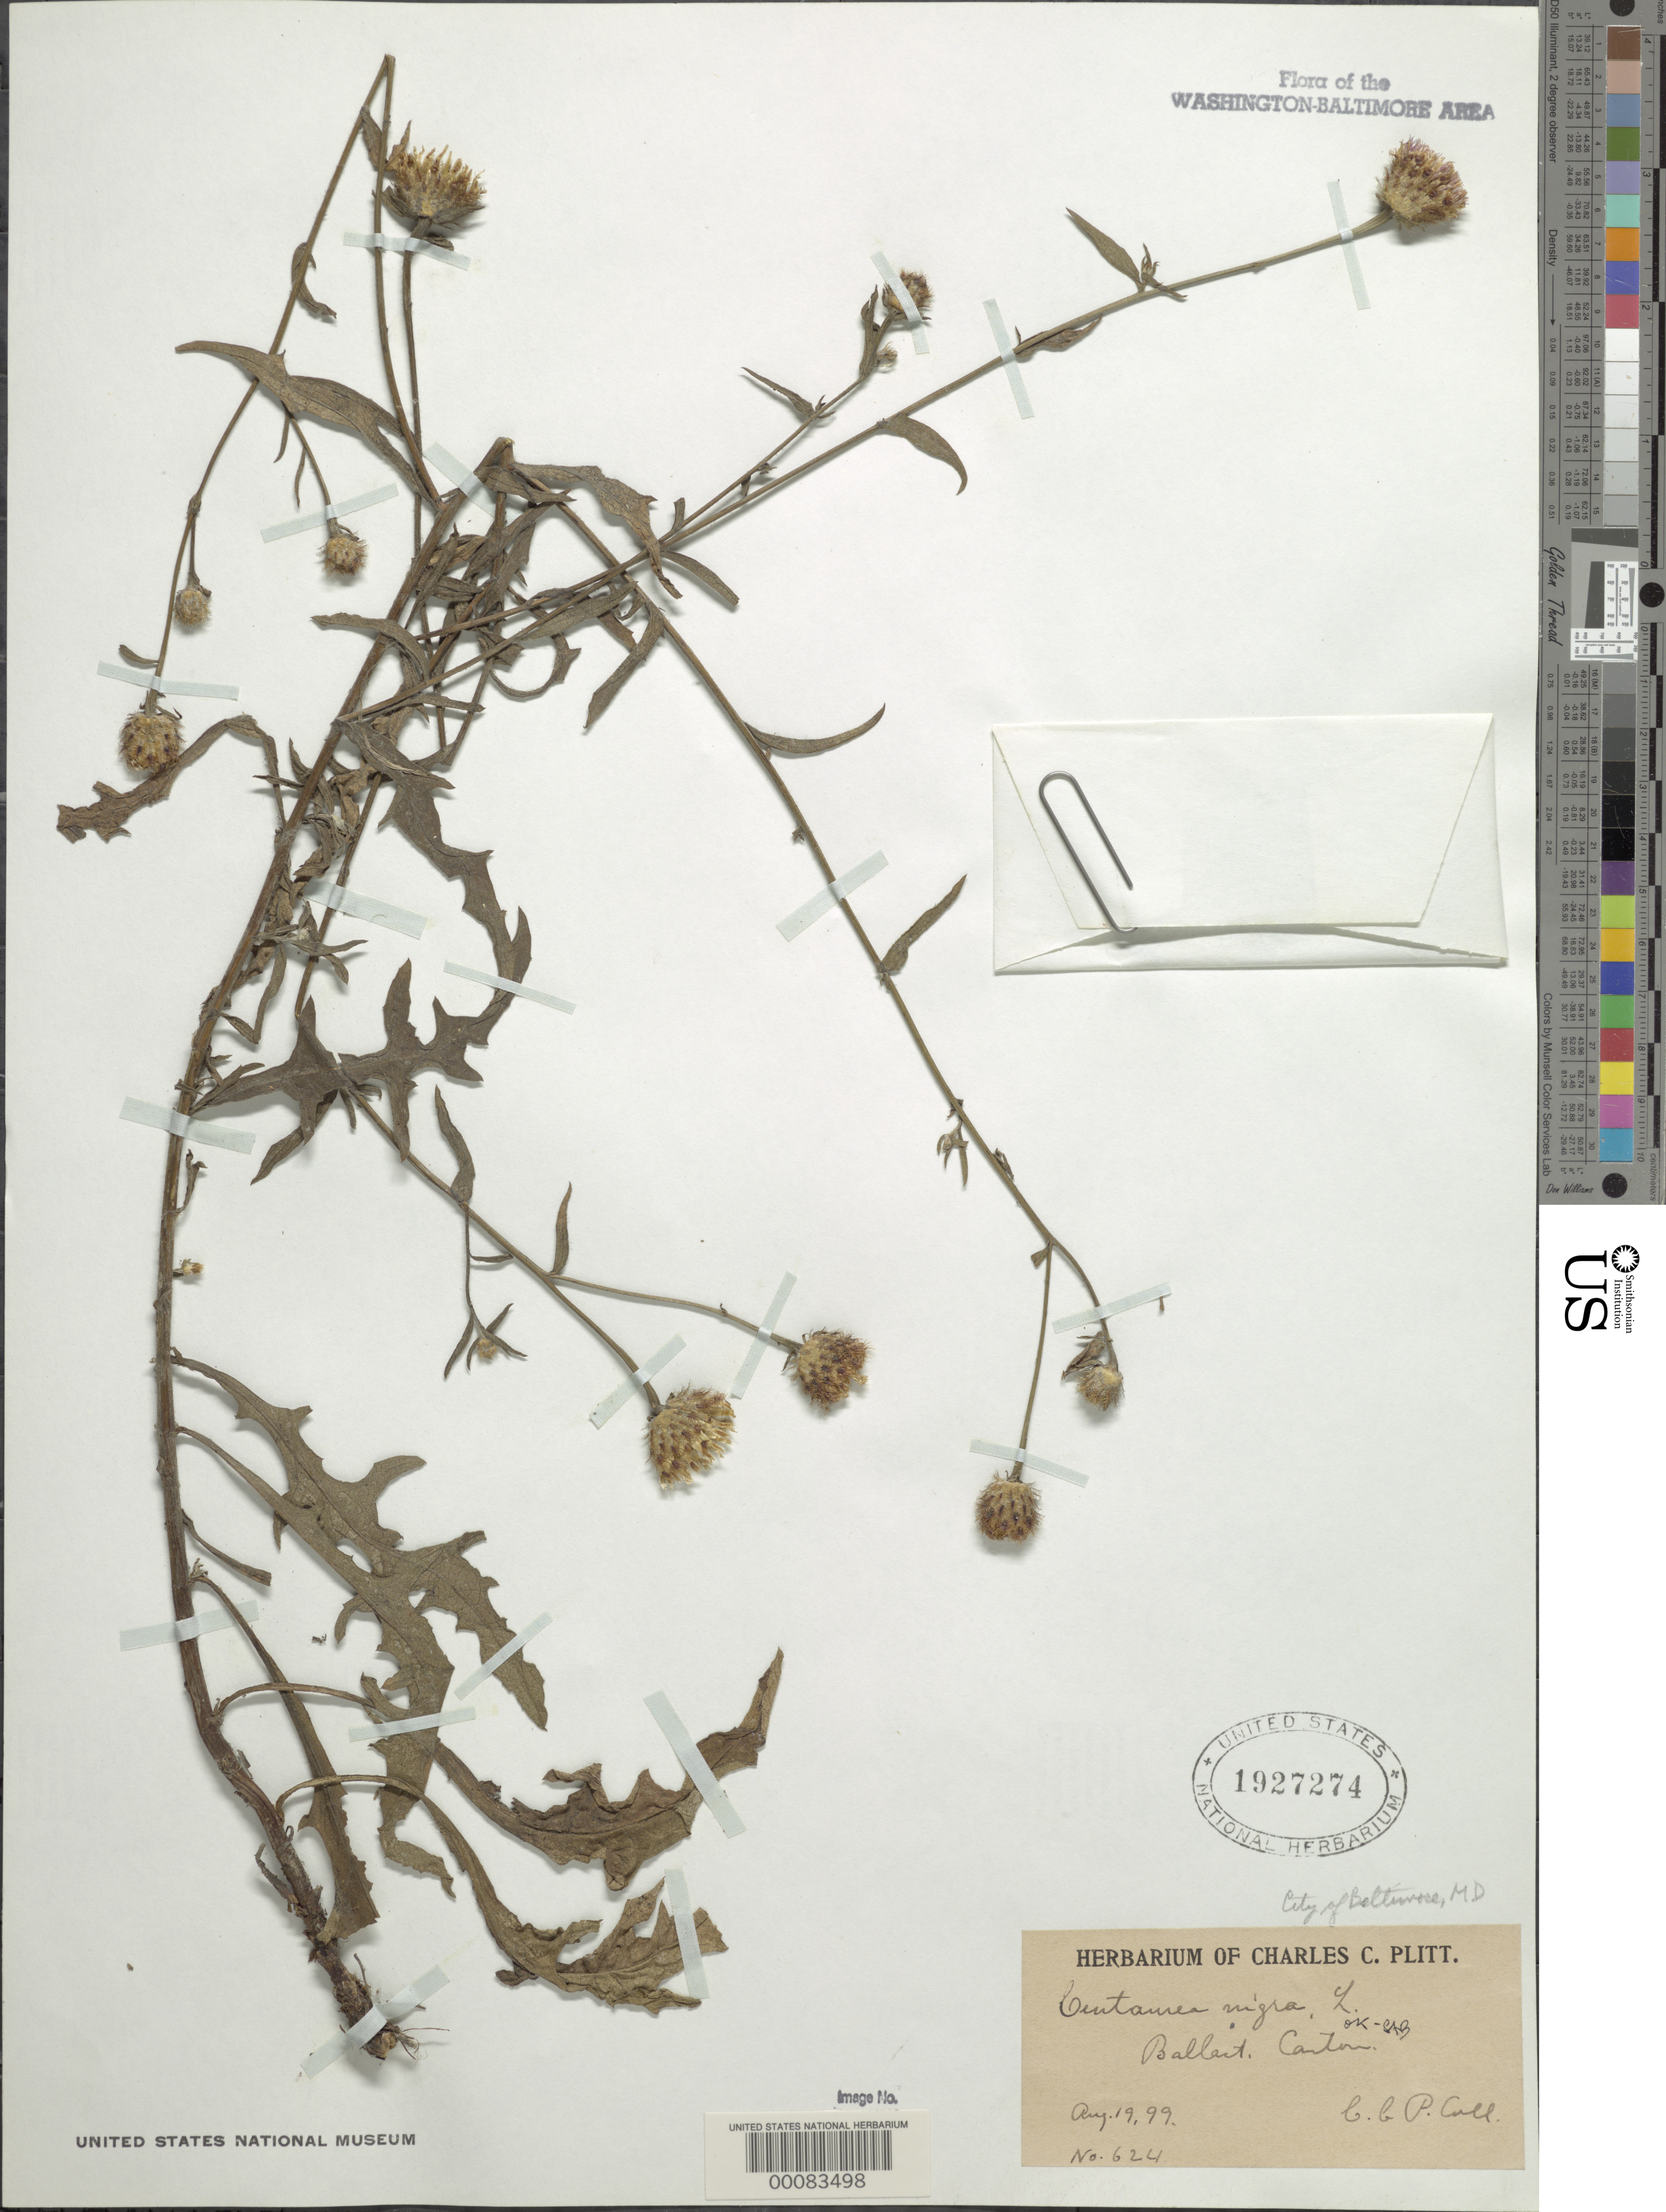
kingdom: Plantae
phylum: Tracheophyta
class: Magnoliopsida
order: Asterales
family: Asteraceae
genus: Centaurea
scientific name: Centaurea nigra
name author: L.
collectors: C. Plitt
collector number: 624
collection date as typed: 19 Aug 1899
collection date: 1899-08-19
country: United States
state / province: Maryland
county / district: City of Baltimore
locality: Canton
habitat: Ballast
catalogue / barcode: US 1927274